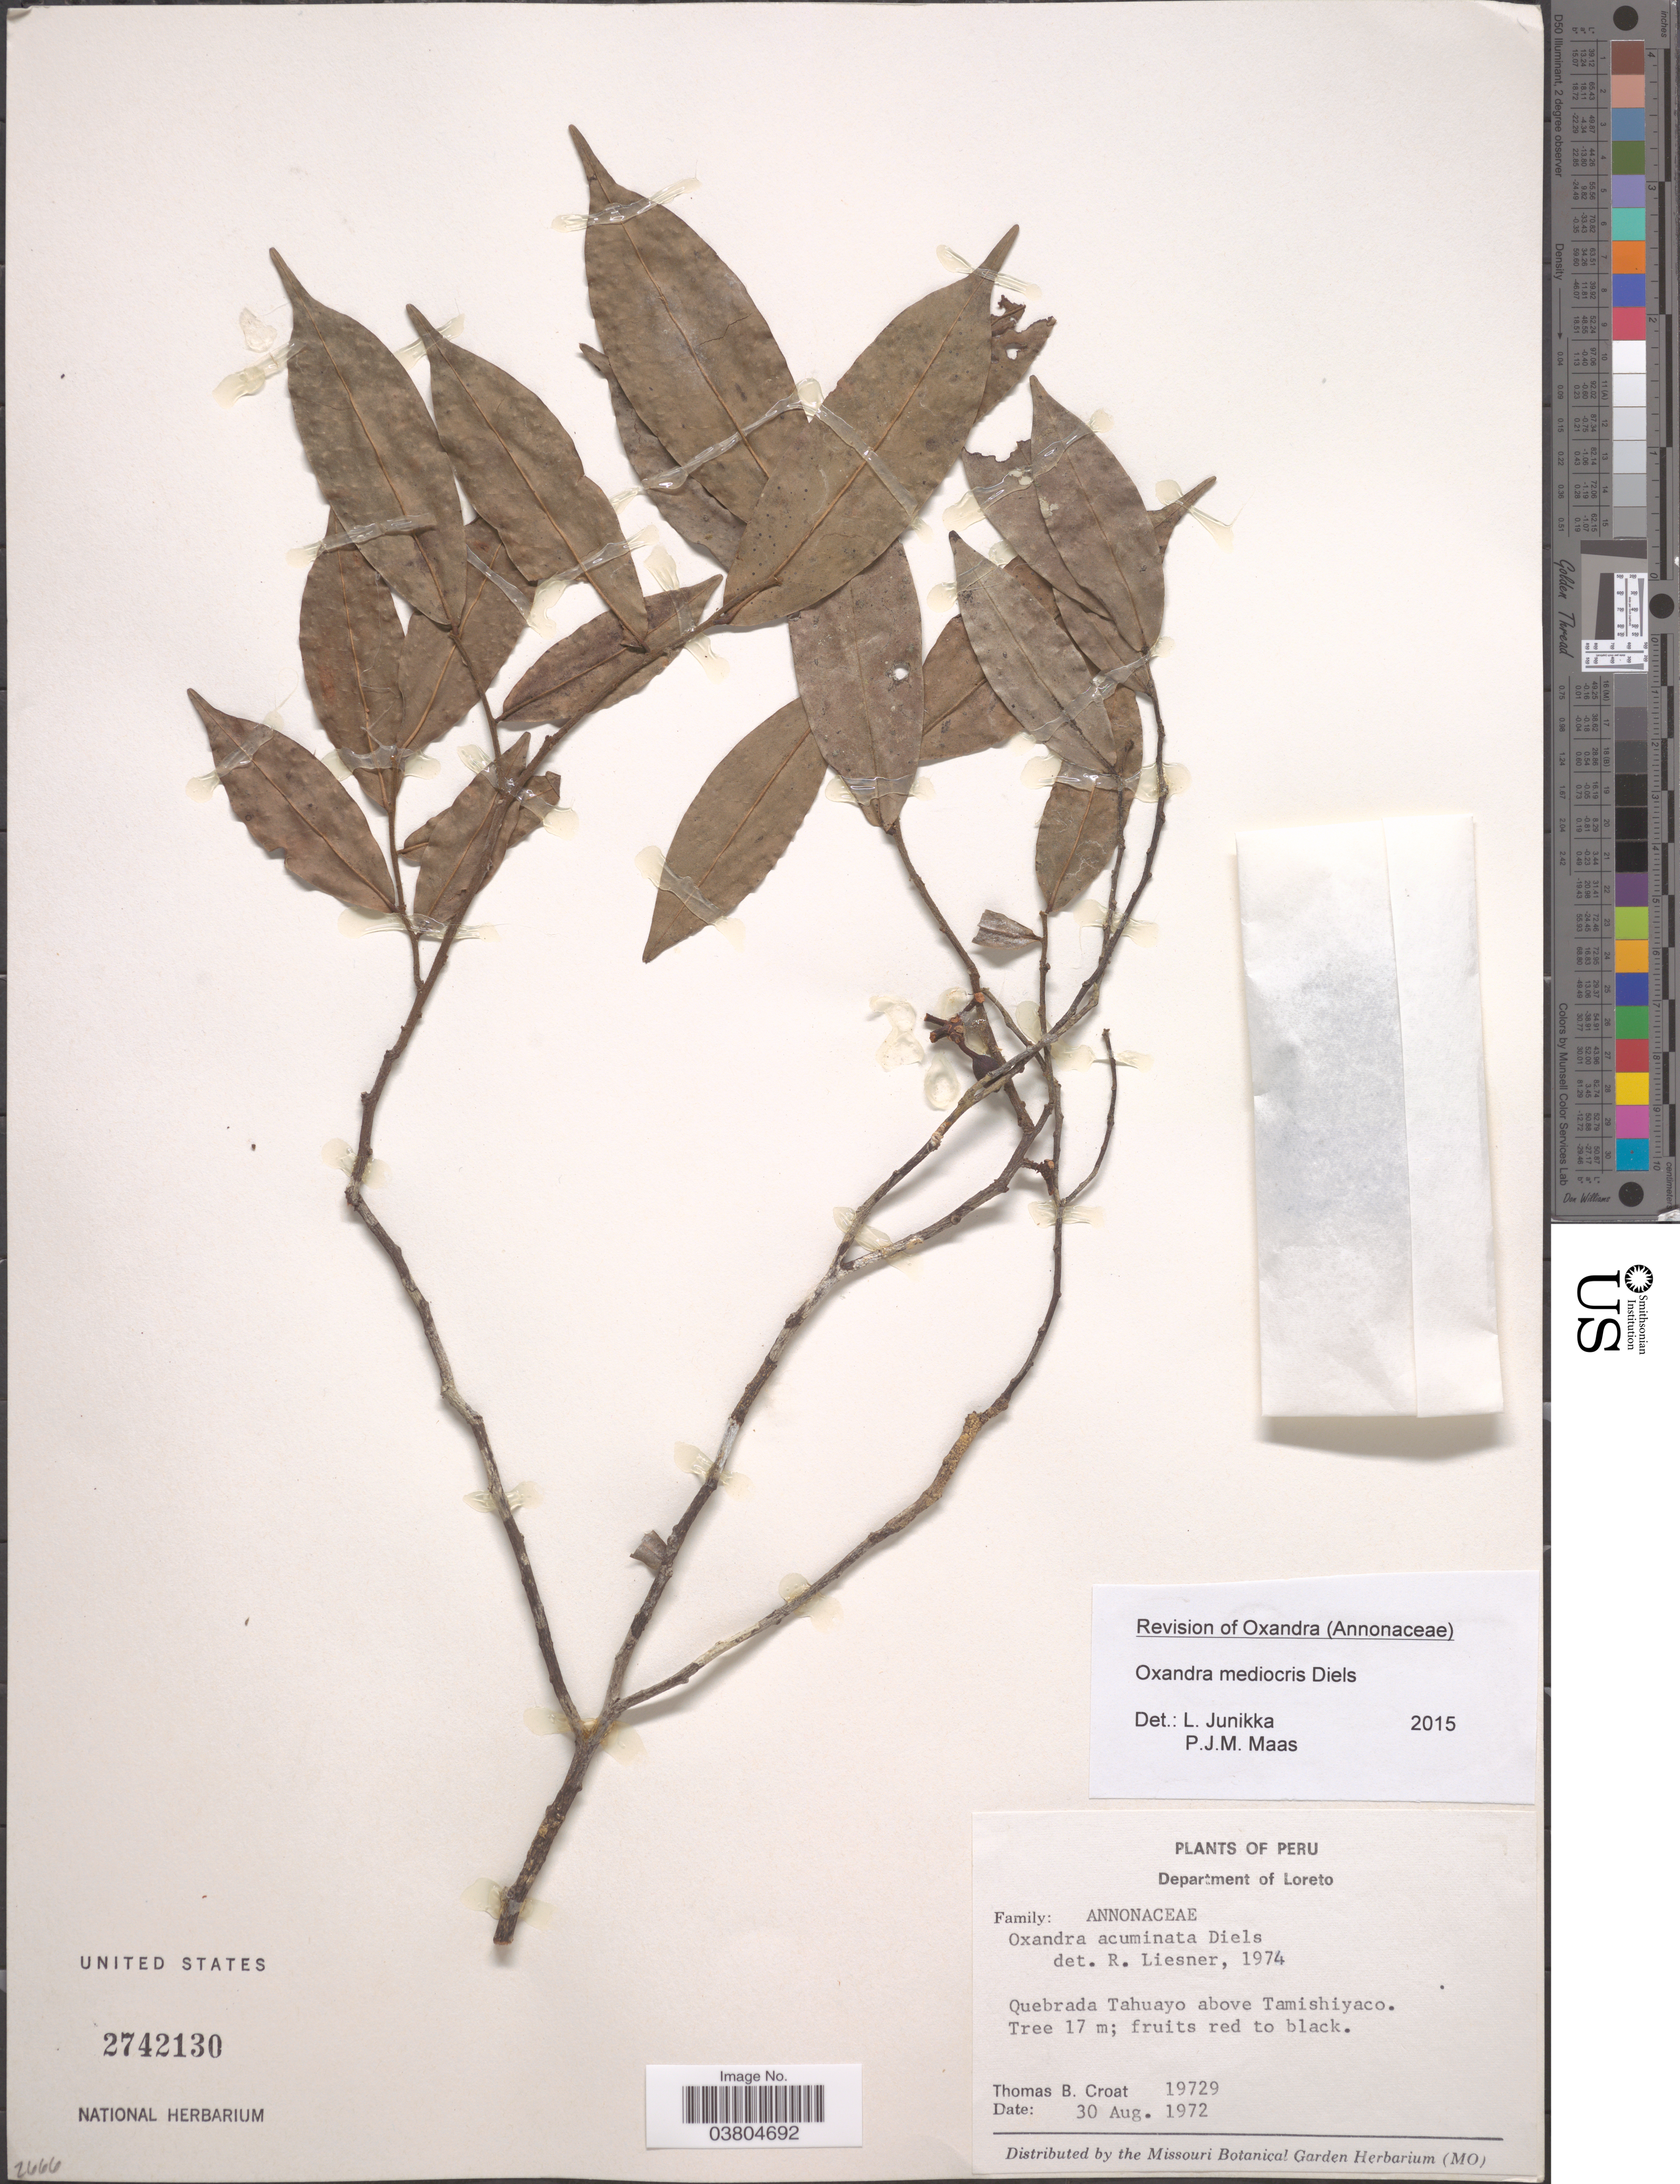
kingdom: Plantae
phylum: Tracheophyta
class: Magnoliopsida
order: Magnoliales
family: Annonaceae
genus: Oxandra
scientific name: Oxandra mediocris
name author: Diels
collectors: T. B. Croat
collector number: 19729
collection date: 1972-08-30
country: Peru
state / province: Loreto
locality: Department of Loreto. Quebrada Tahuayo above Tamishiyaco.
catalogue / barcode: US 2742130